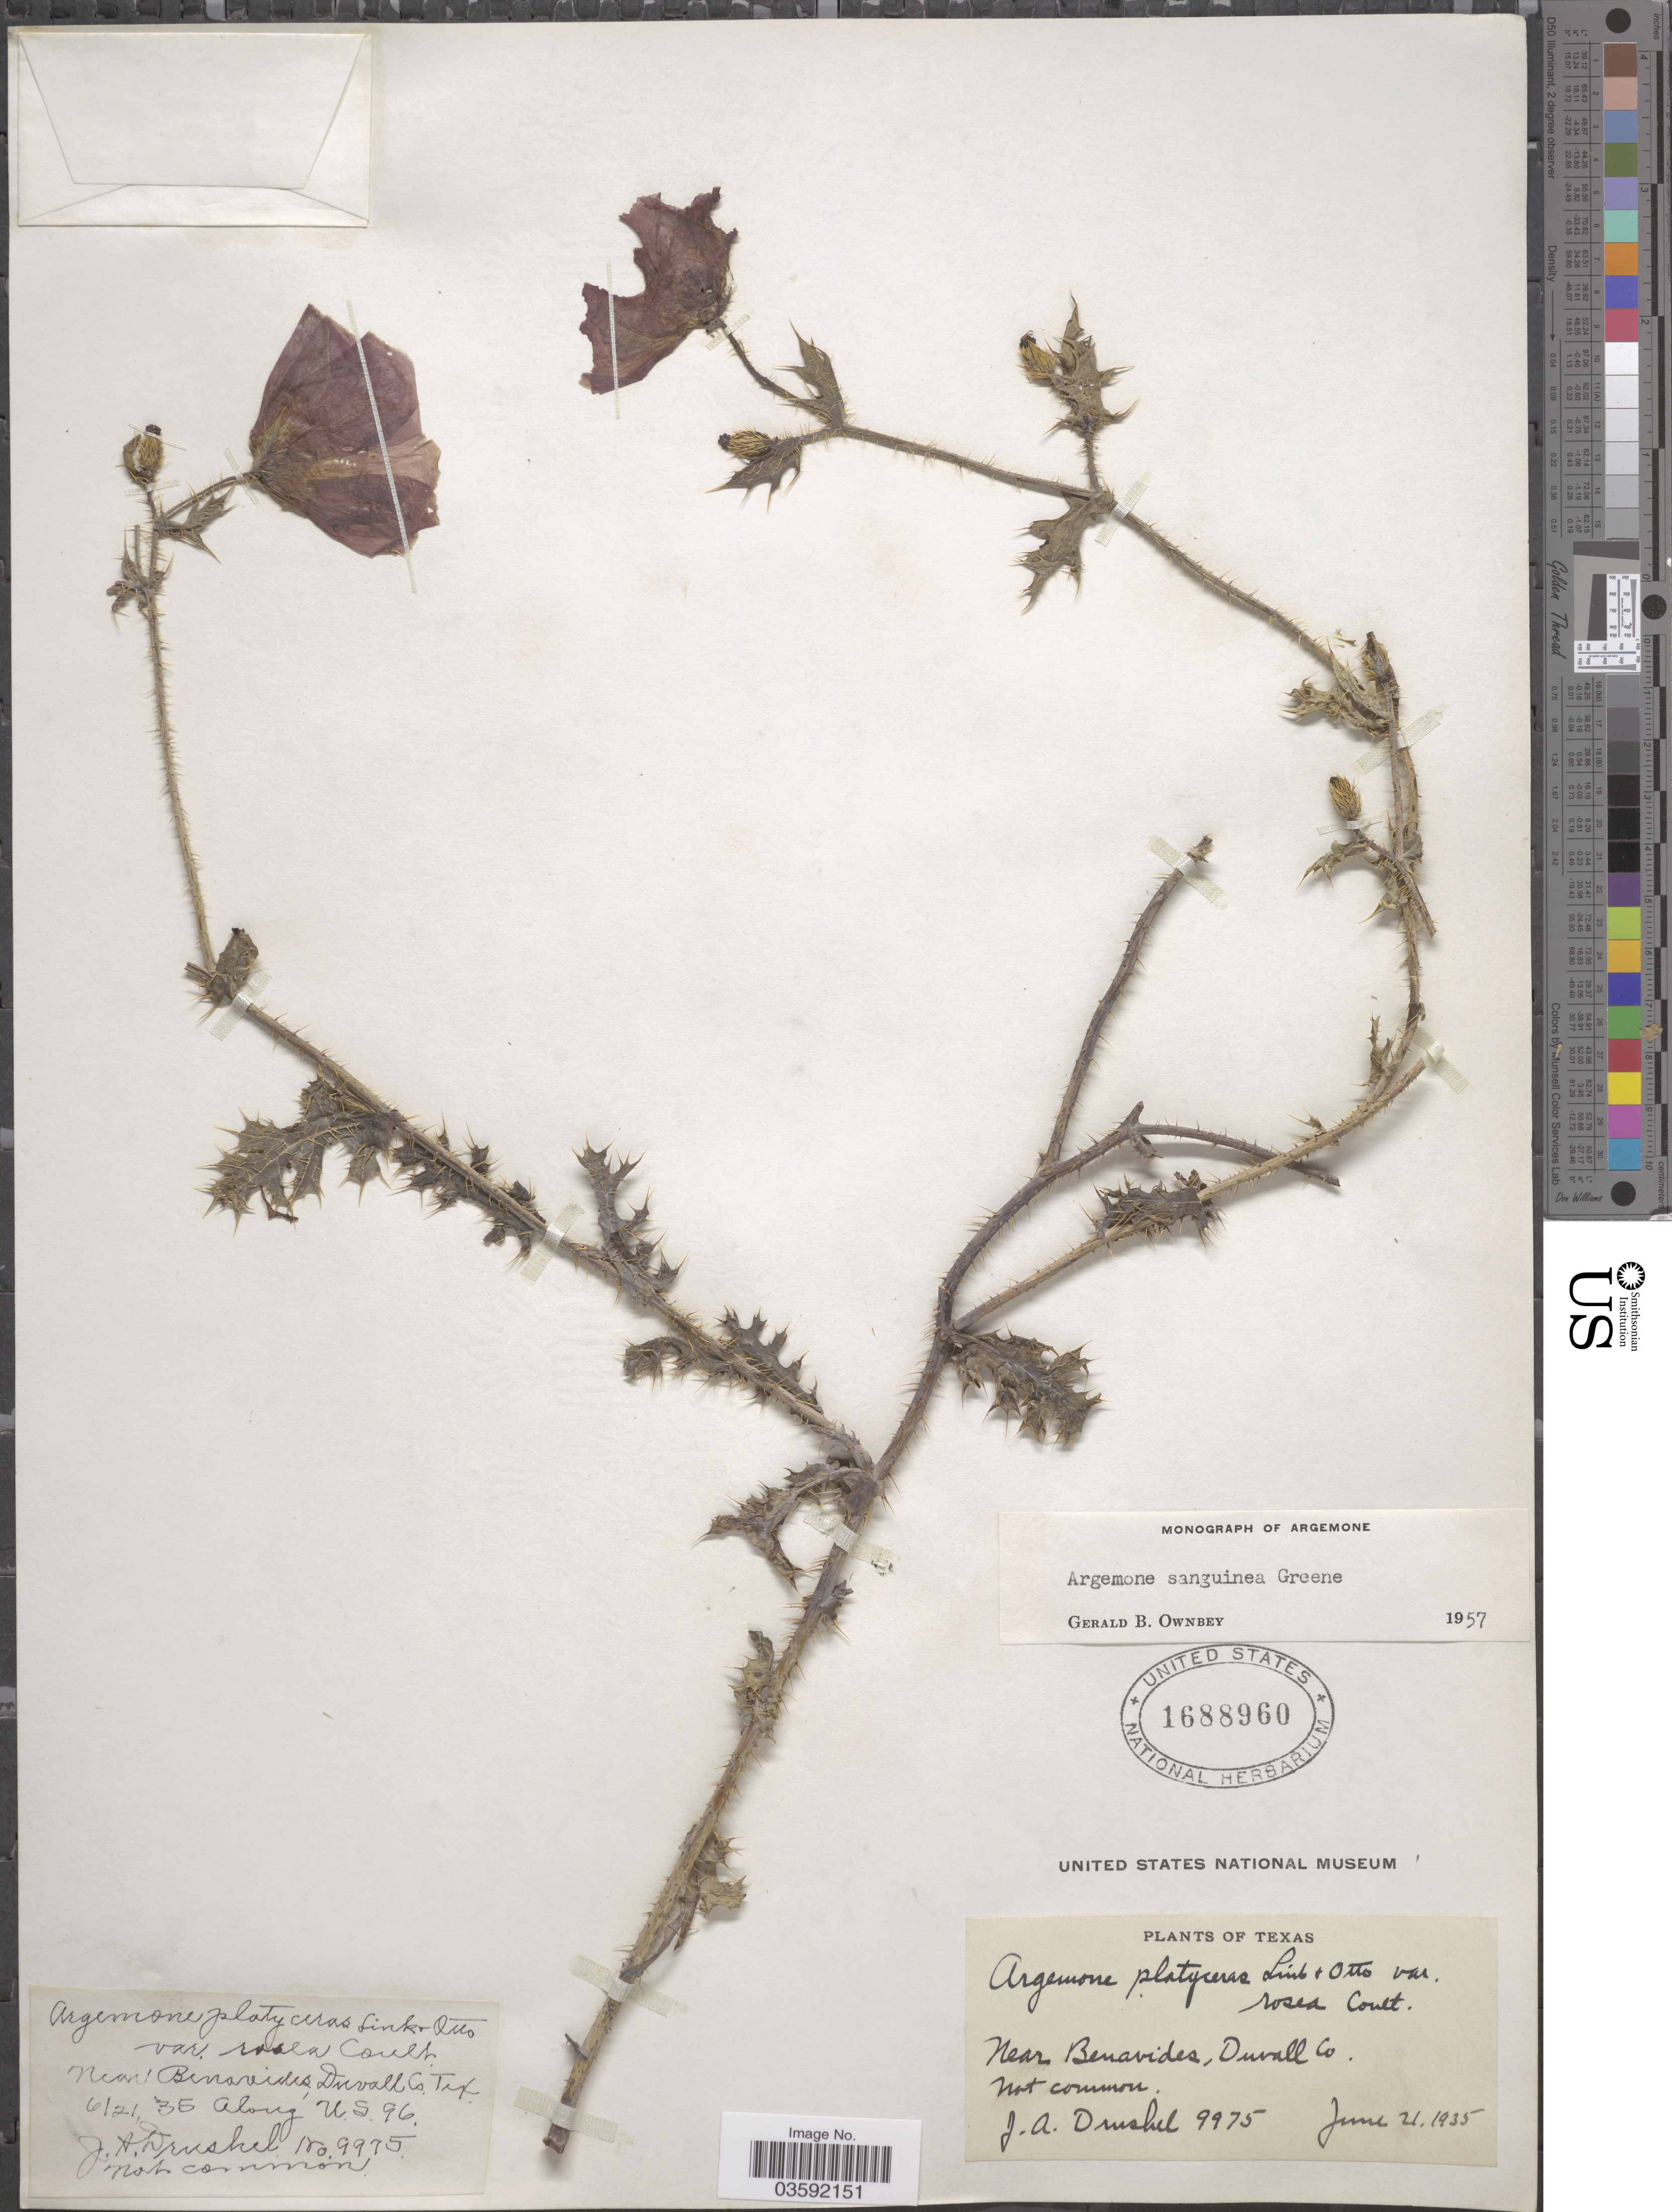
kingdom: Plantae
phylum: Tracheophyta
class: Magnoliopsida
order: Ranunculales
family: Papaveraceae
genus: Argemone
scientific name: Argemone sanguinea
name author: Greene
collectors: J. A. Drushel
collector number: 9975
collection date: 1935-06-21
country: United States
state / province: Texas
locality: Near Benavides, Duvall Co.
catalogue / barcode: US 1688960